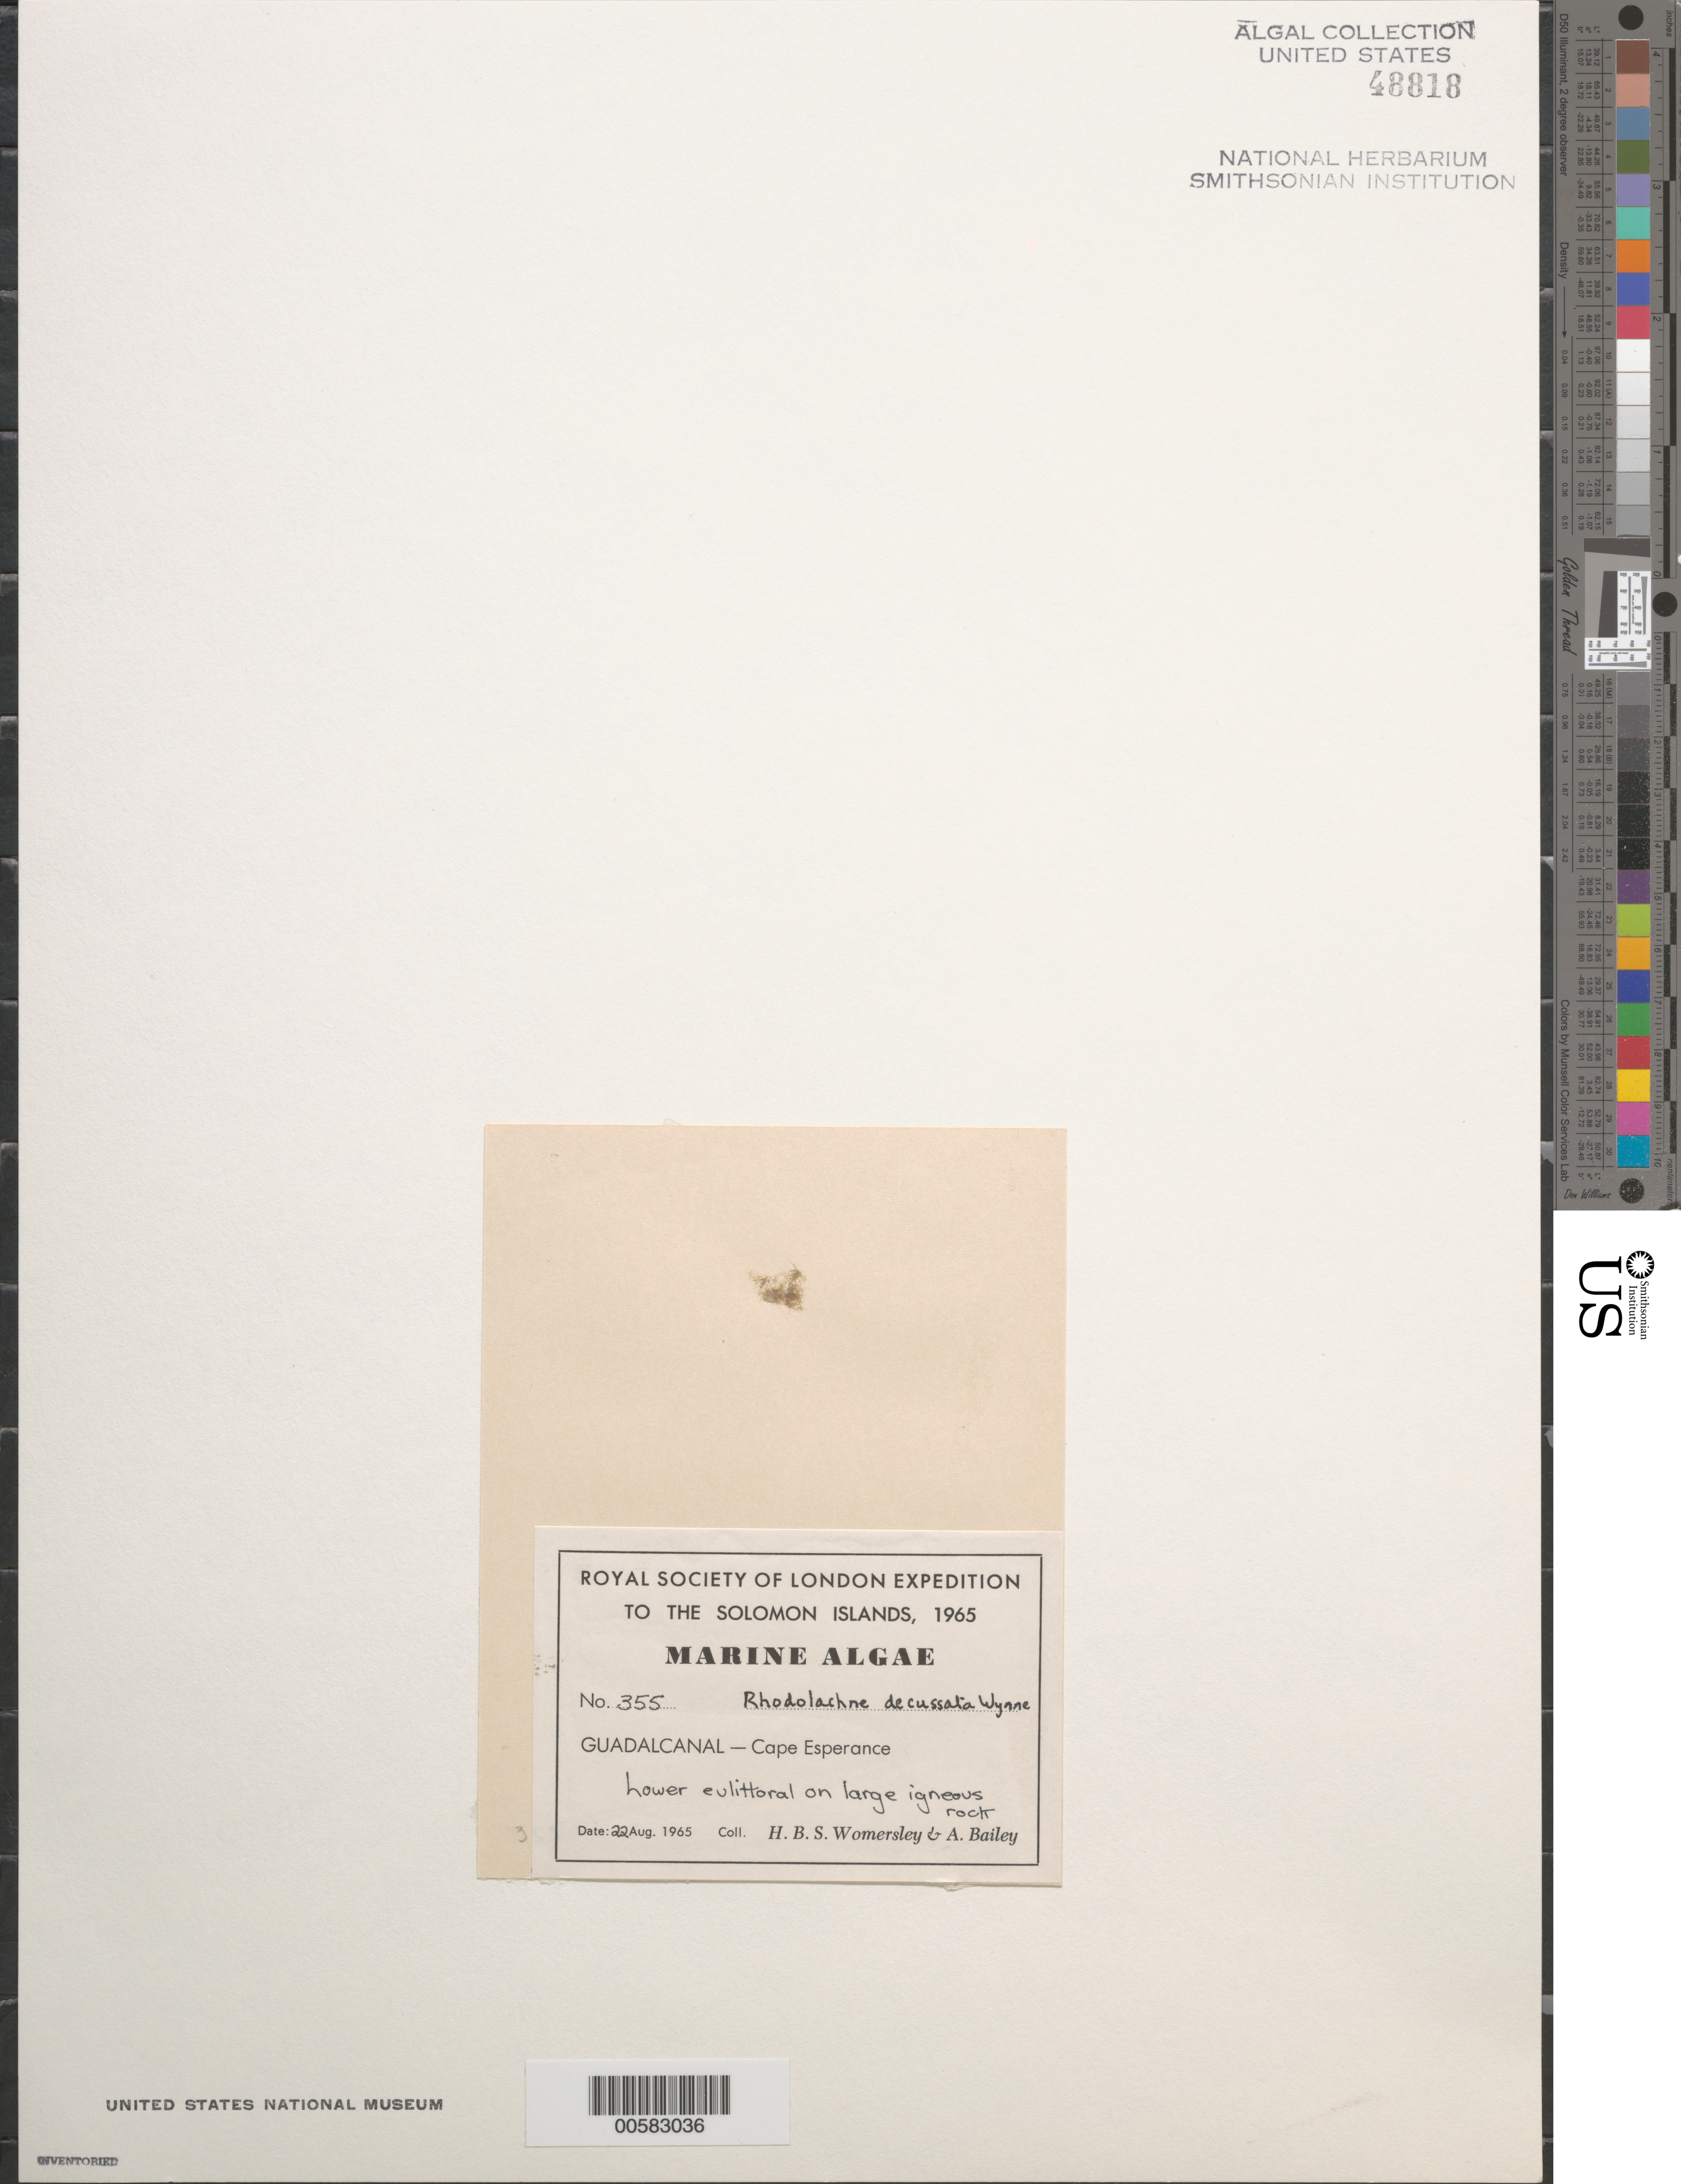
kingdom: Plantae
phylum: Rhodophyta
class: Florideophyceae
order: Ceramiales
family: Rhodomelaceae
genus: Rhodolachne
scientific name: Rhodolachne decussata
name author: M.J. Wynne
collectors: H. B. S. Womersley & A. Bailey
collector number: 355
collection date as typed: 22 Aug 1965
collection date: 1965-08-22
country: Solomon Islands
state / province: Guadalcanal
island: Guadalcanal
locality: Cape Esperance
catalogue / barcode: US 48818